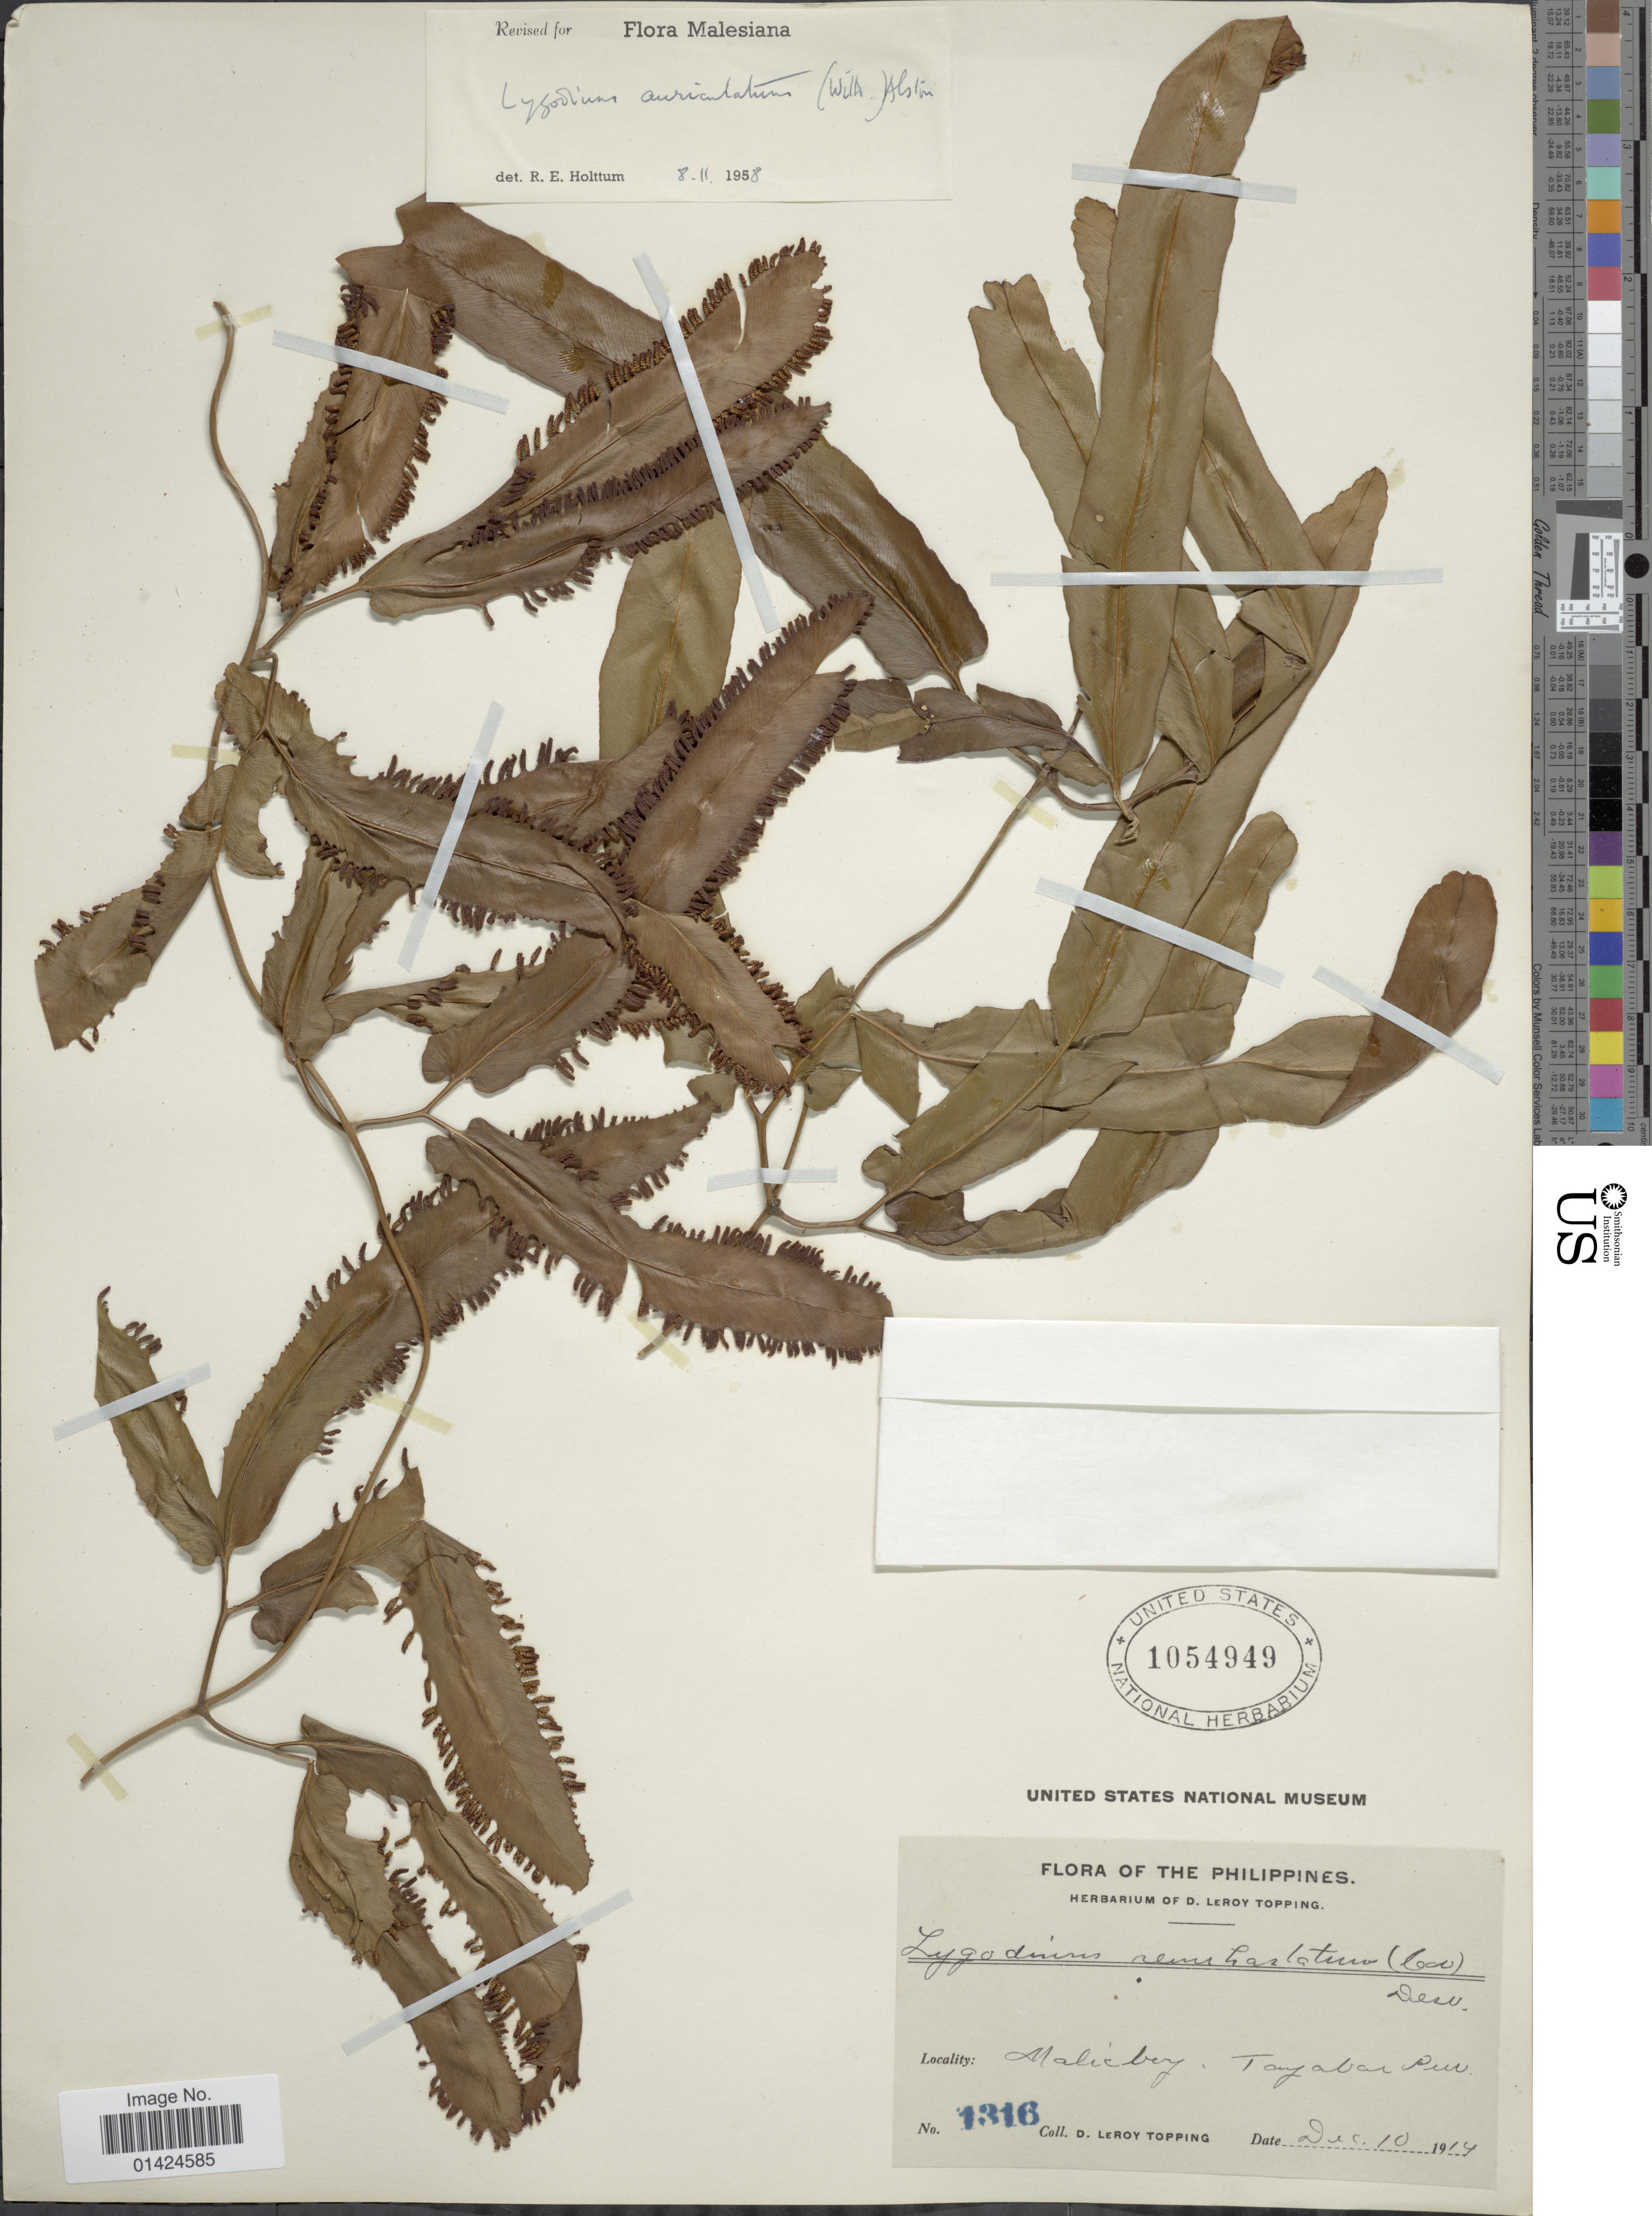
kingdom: Plantae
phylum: Tracheophyta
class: Polypodiopsida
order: Schizaeales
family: Lygodiaceae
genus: Lygodium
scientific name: Lygodium auriculatum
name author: (Willd.) Alston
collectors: D. L. Topping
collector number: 1316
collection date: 1914-12-10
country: Philippines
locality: Malibay, Tayabas Prov.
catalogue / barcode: US 1054949